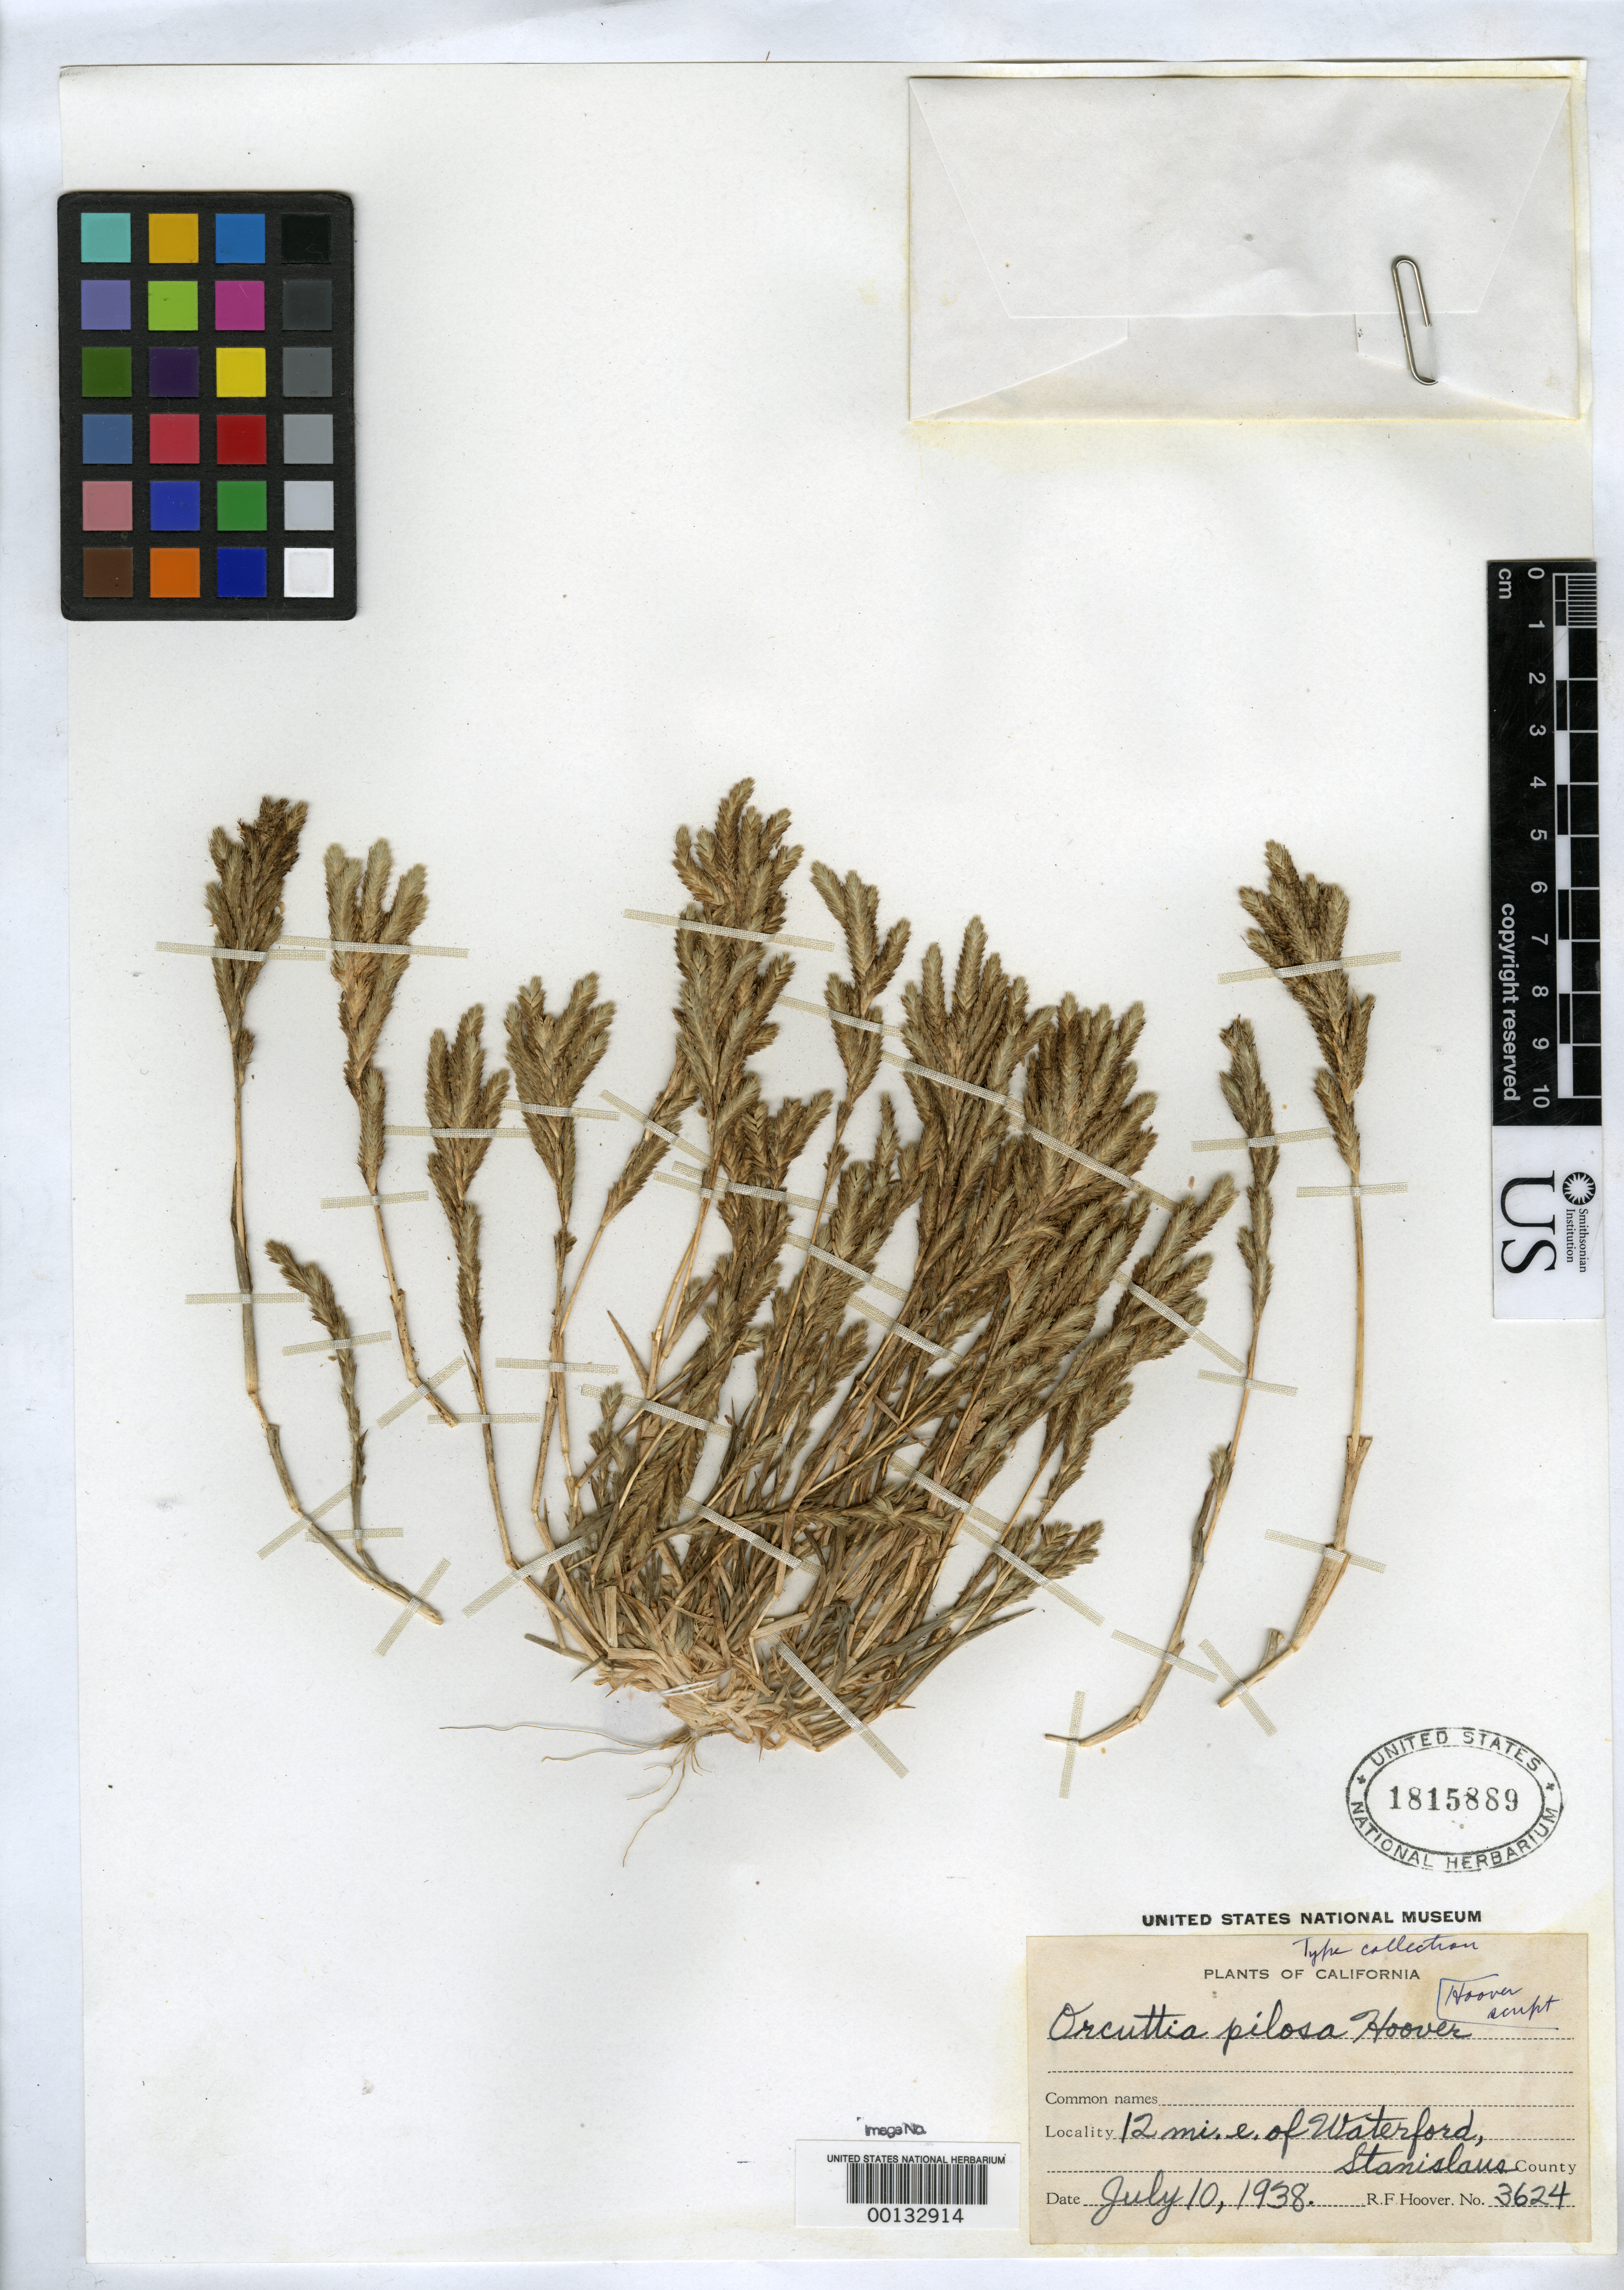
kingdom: Plantae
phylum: Tracheophyta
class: Liliopsida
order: Poales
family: Poaceae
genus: Orcuttia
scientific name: Orcuttia pilosa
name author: Hoover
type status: Isotype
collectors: R. F. Hoover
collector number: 3624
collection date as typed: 10 Jul 1938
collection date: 1938-07-10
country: United States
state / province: California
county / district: Stanislaus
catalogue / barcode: US 1815889